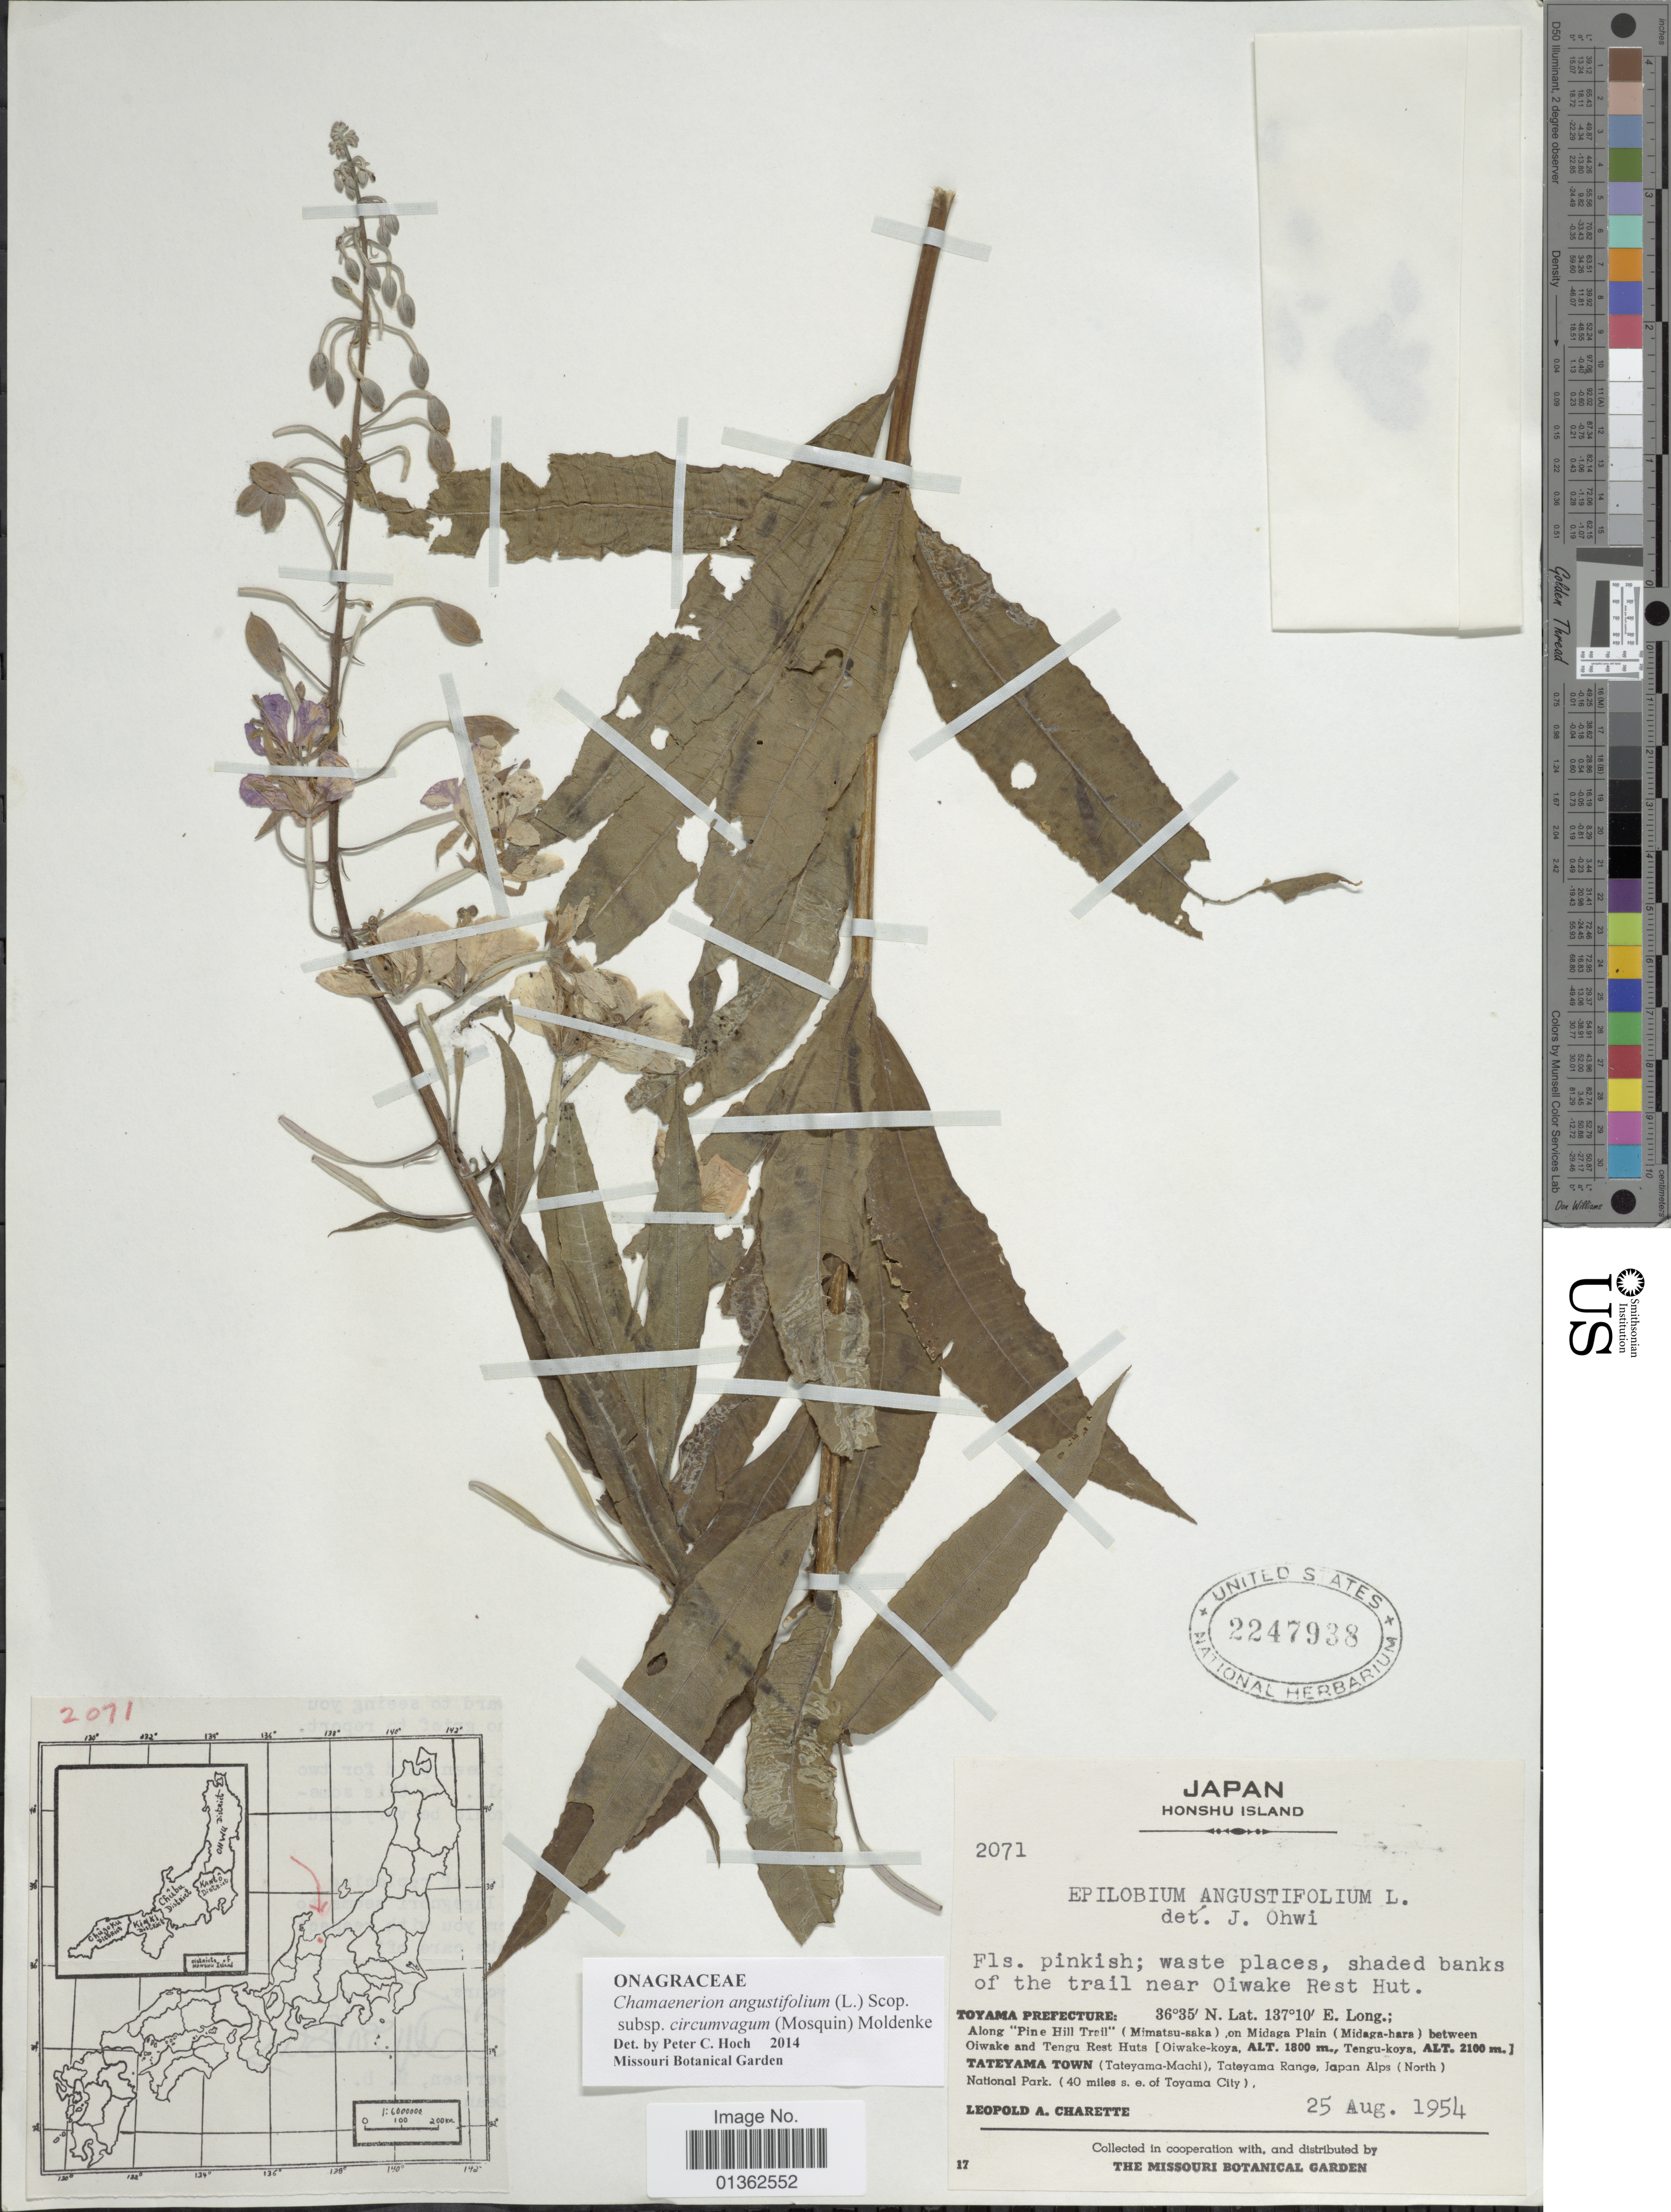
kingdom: Plantae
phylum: Tracheophyta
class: Magnoliopsida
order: Myrtales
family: Onagraceae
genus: Chamaenerion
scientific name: Chamaenerion angustifolium subsp. circumvagum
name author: (Mosquin) Moldenke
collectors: L. A. Charette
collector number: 2071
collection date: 1954-08-25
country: Japan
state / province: Toyama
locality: Honshu Island. Along "Pine Hill Trail" (Mimatsu-saka), on Midaga Plain (Midaga-hara) between Oiwaka and Tengu Rest Huts. (Tateyama-Machi), tateyama Range, Japan Alps (North) National Park. (40 miles s.e. of Toyama City).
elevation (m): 1800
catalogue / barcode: US 2247938